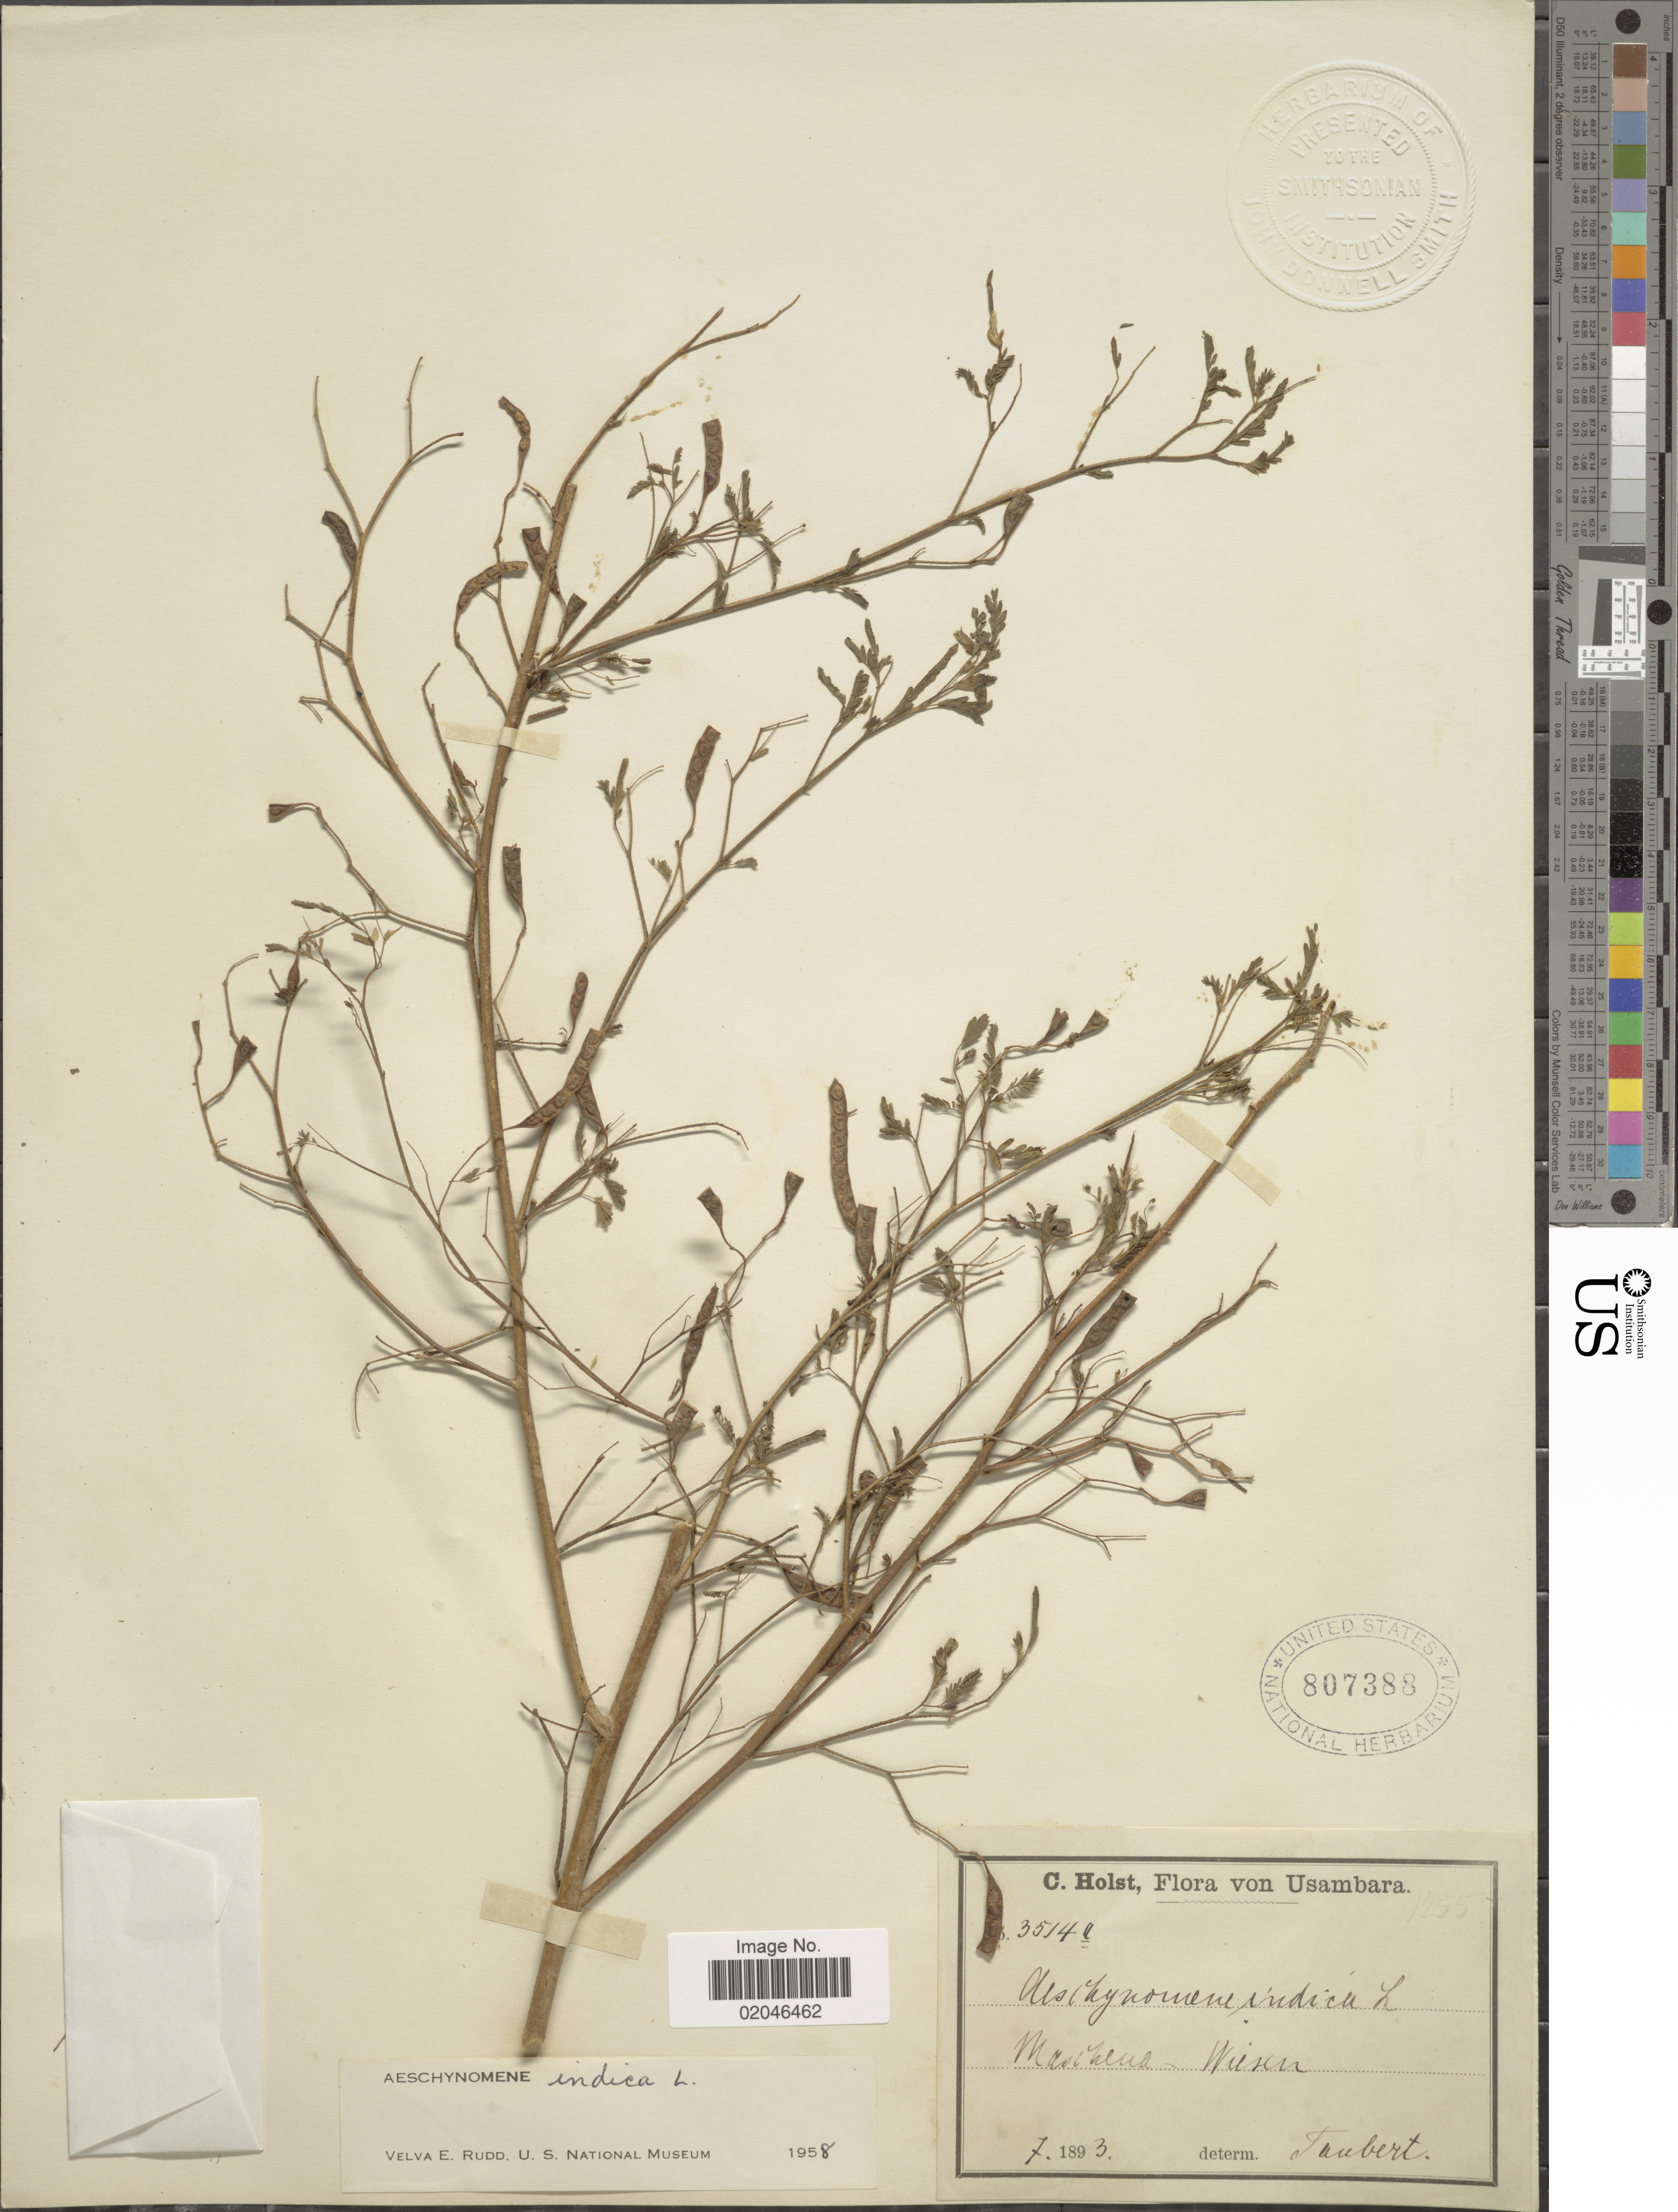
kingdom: Plantae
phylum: Tracheophyta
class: Magnoliopsida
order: Fabales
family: Fabaceae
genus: Aeschynomene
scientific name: Aeschynomene indica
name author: L.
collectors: C. H. Holst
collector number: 3514a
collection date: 1893-07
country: Tanzania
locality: Usambara. Maschena - Wiesen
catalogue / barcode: US 807388